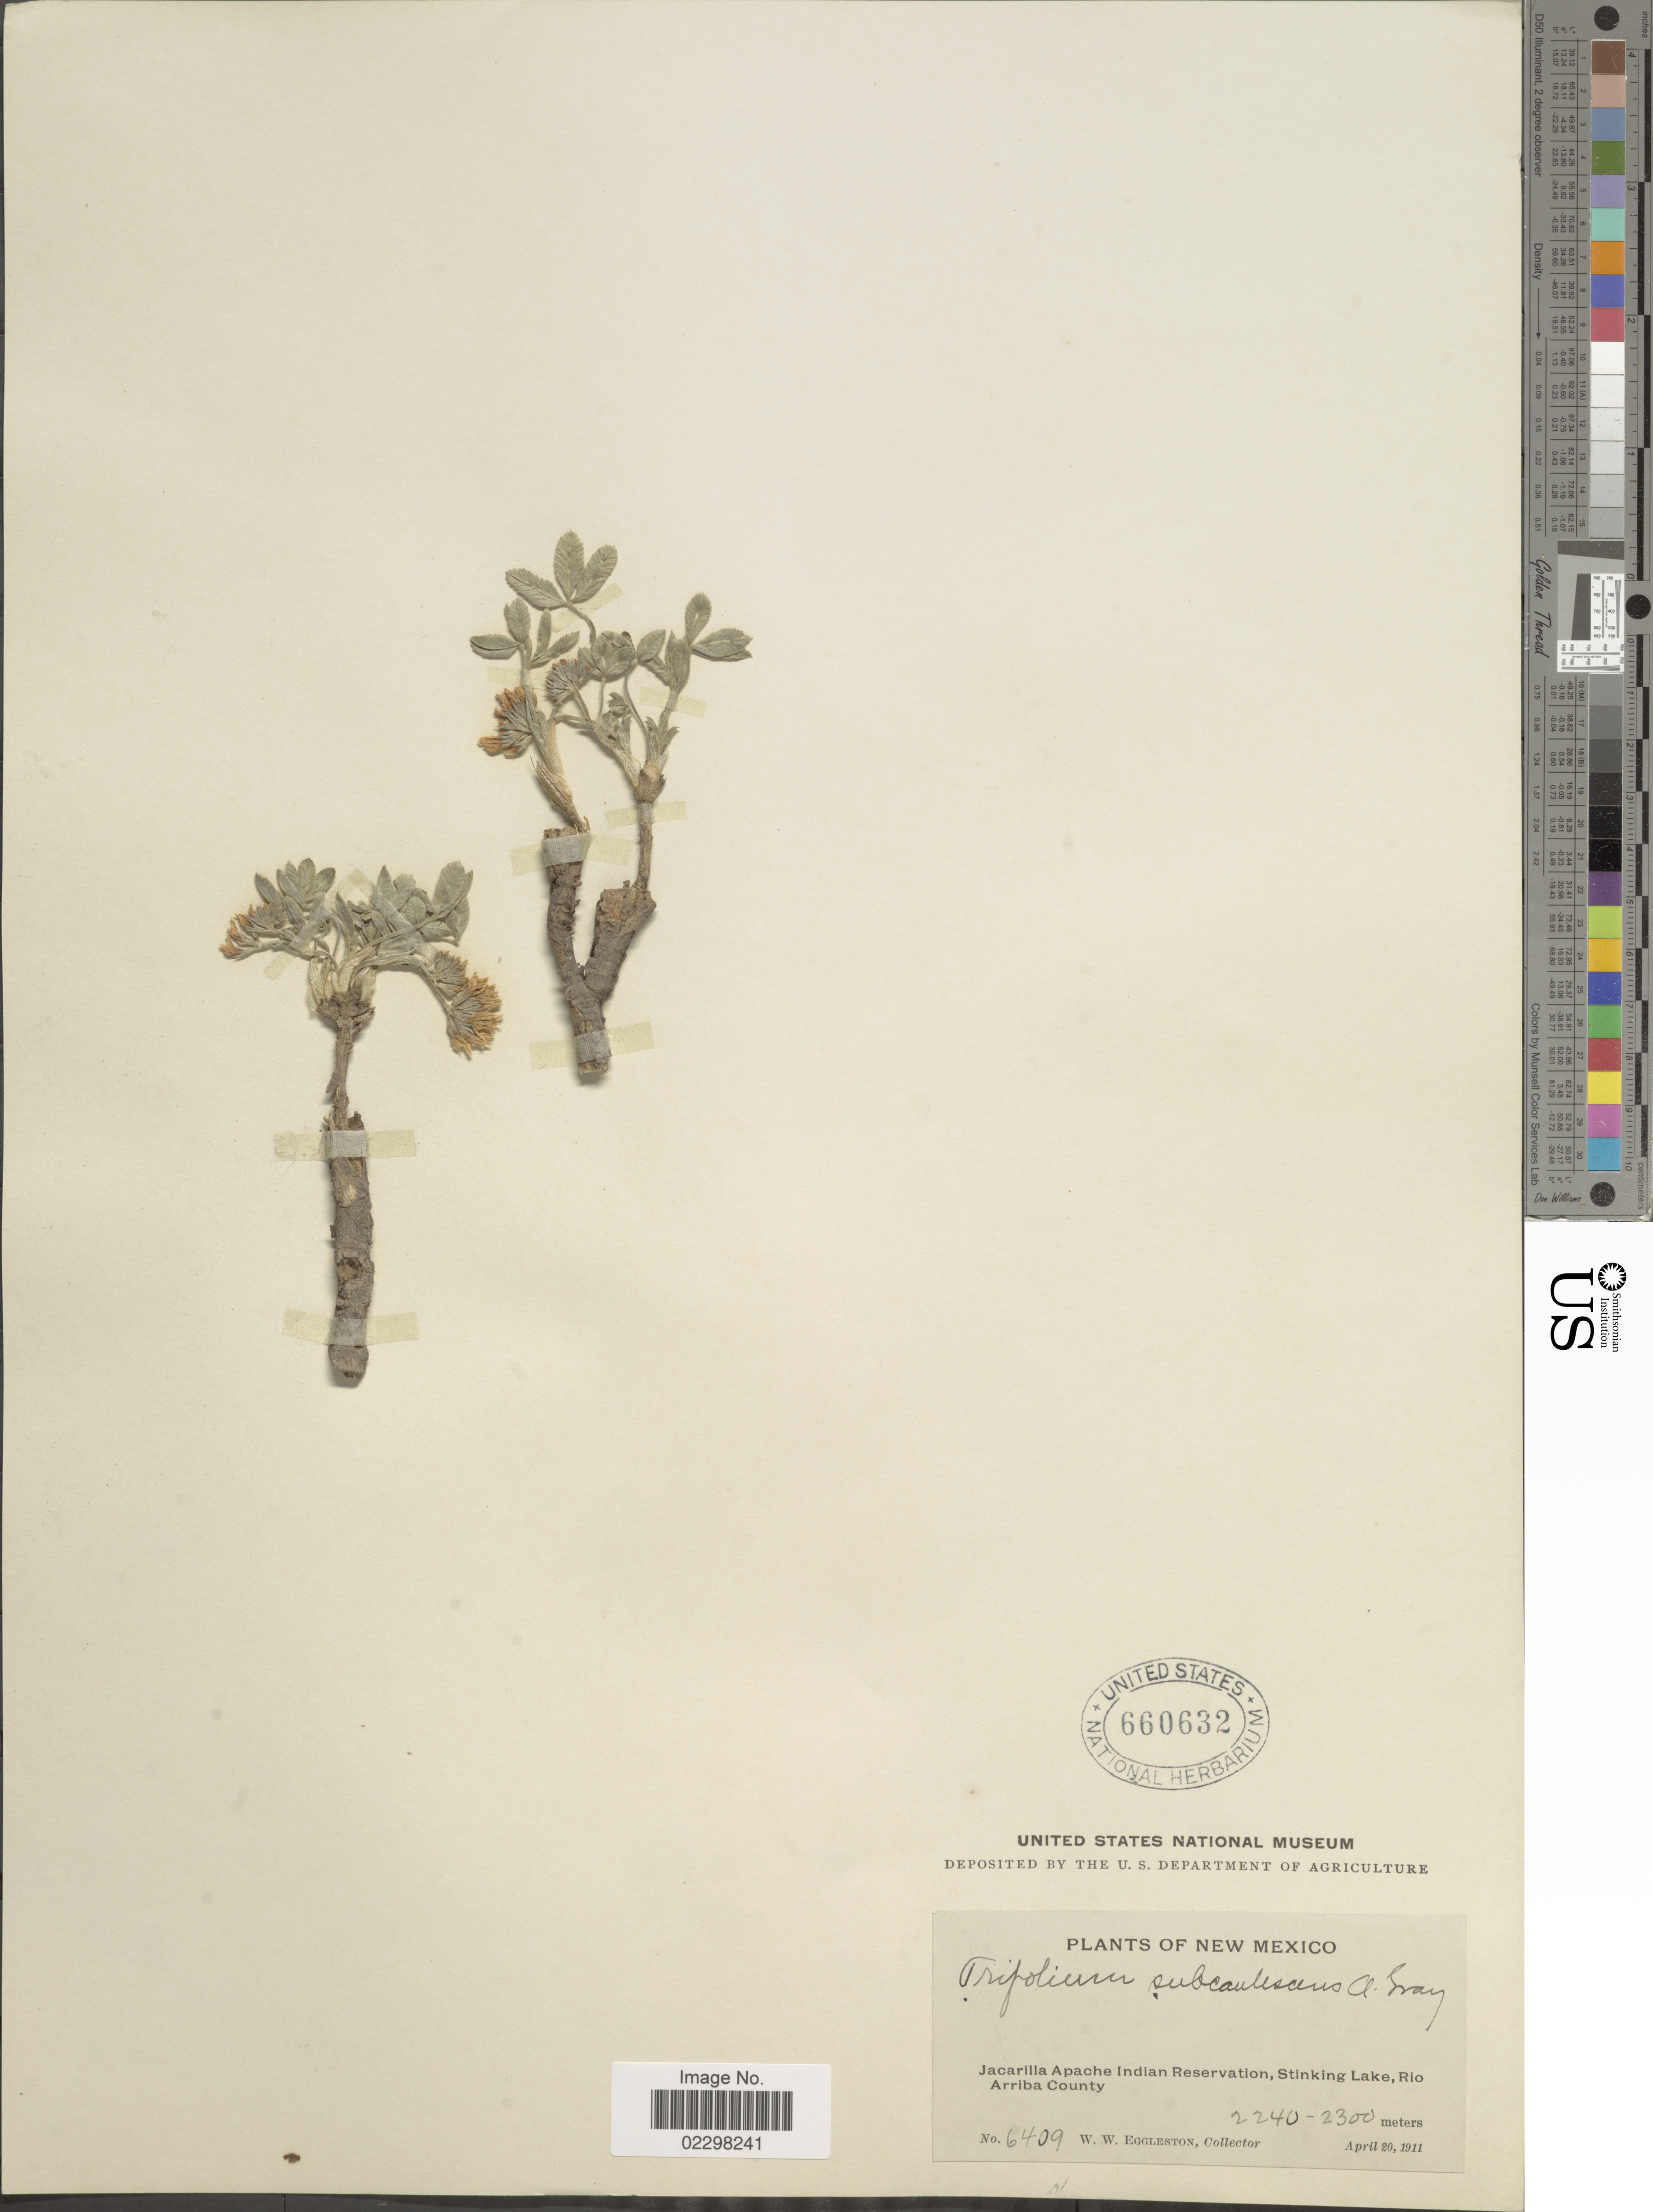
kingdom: Plantae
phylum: Tracheophyta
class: Magnoliopsida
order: Fabales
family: Fabaceae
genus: Trifolium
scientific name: Trifolium subcaulescens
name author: A. Gray in Ives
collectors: W. W. Eggleston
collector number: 6409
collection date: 1911-04-20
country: United States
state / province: New Mexico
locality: Jacarilla Apache Indian Reservation, Stinking Lake, Rio Arriba County.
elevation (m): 2240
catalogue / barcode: US 660632